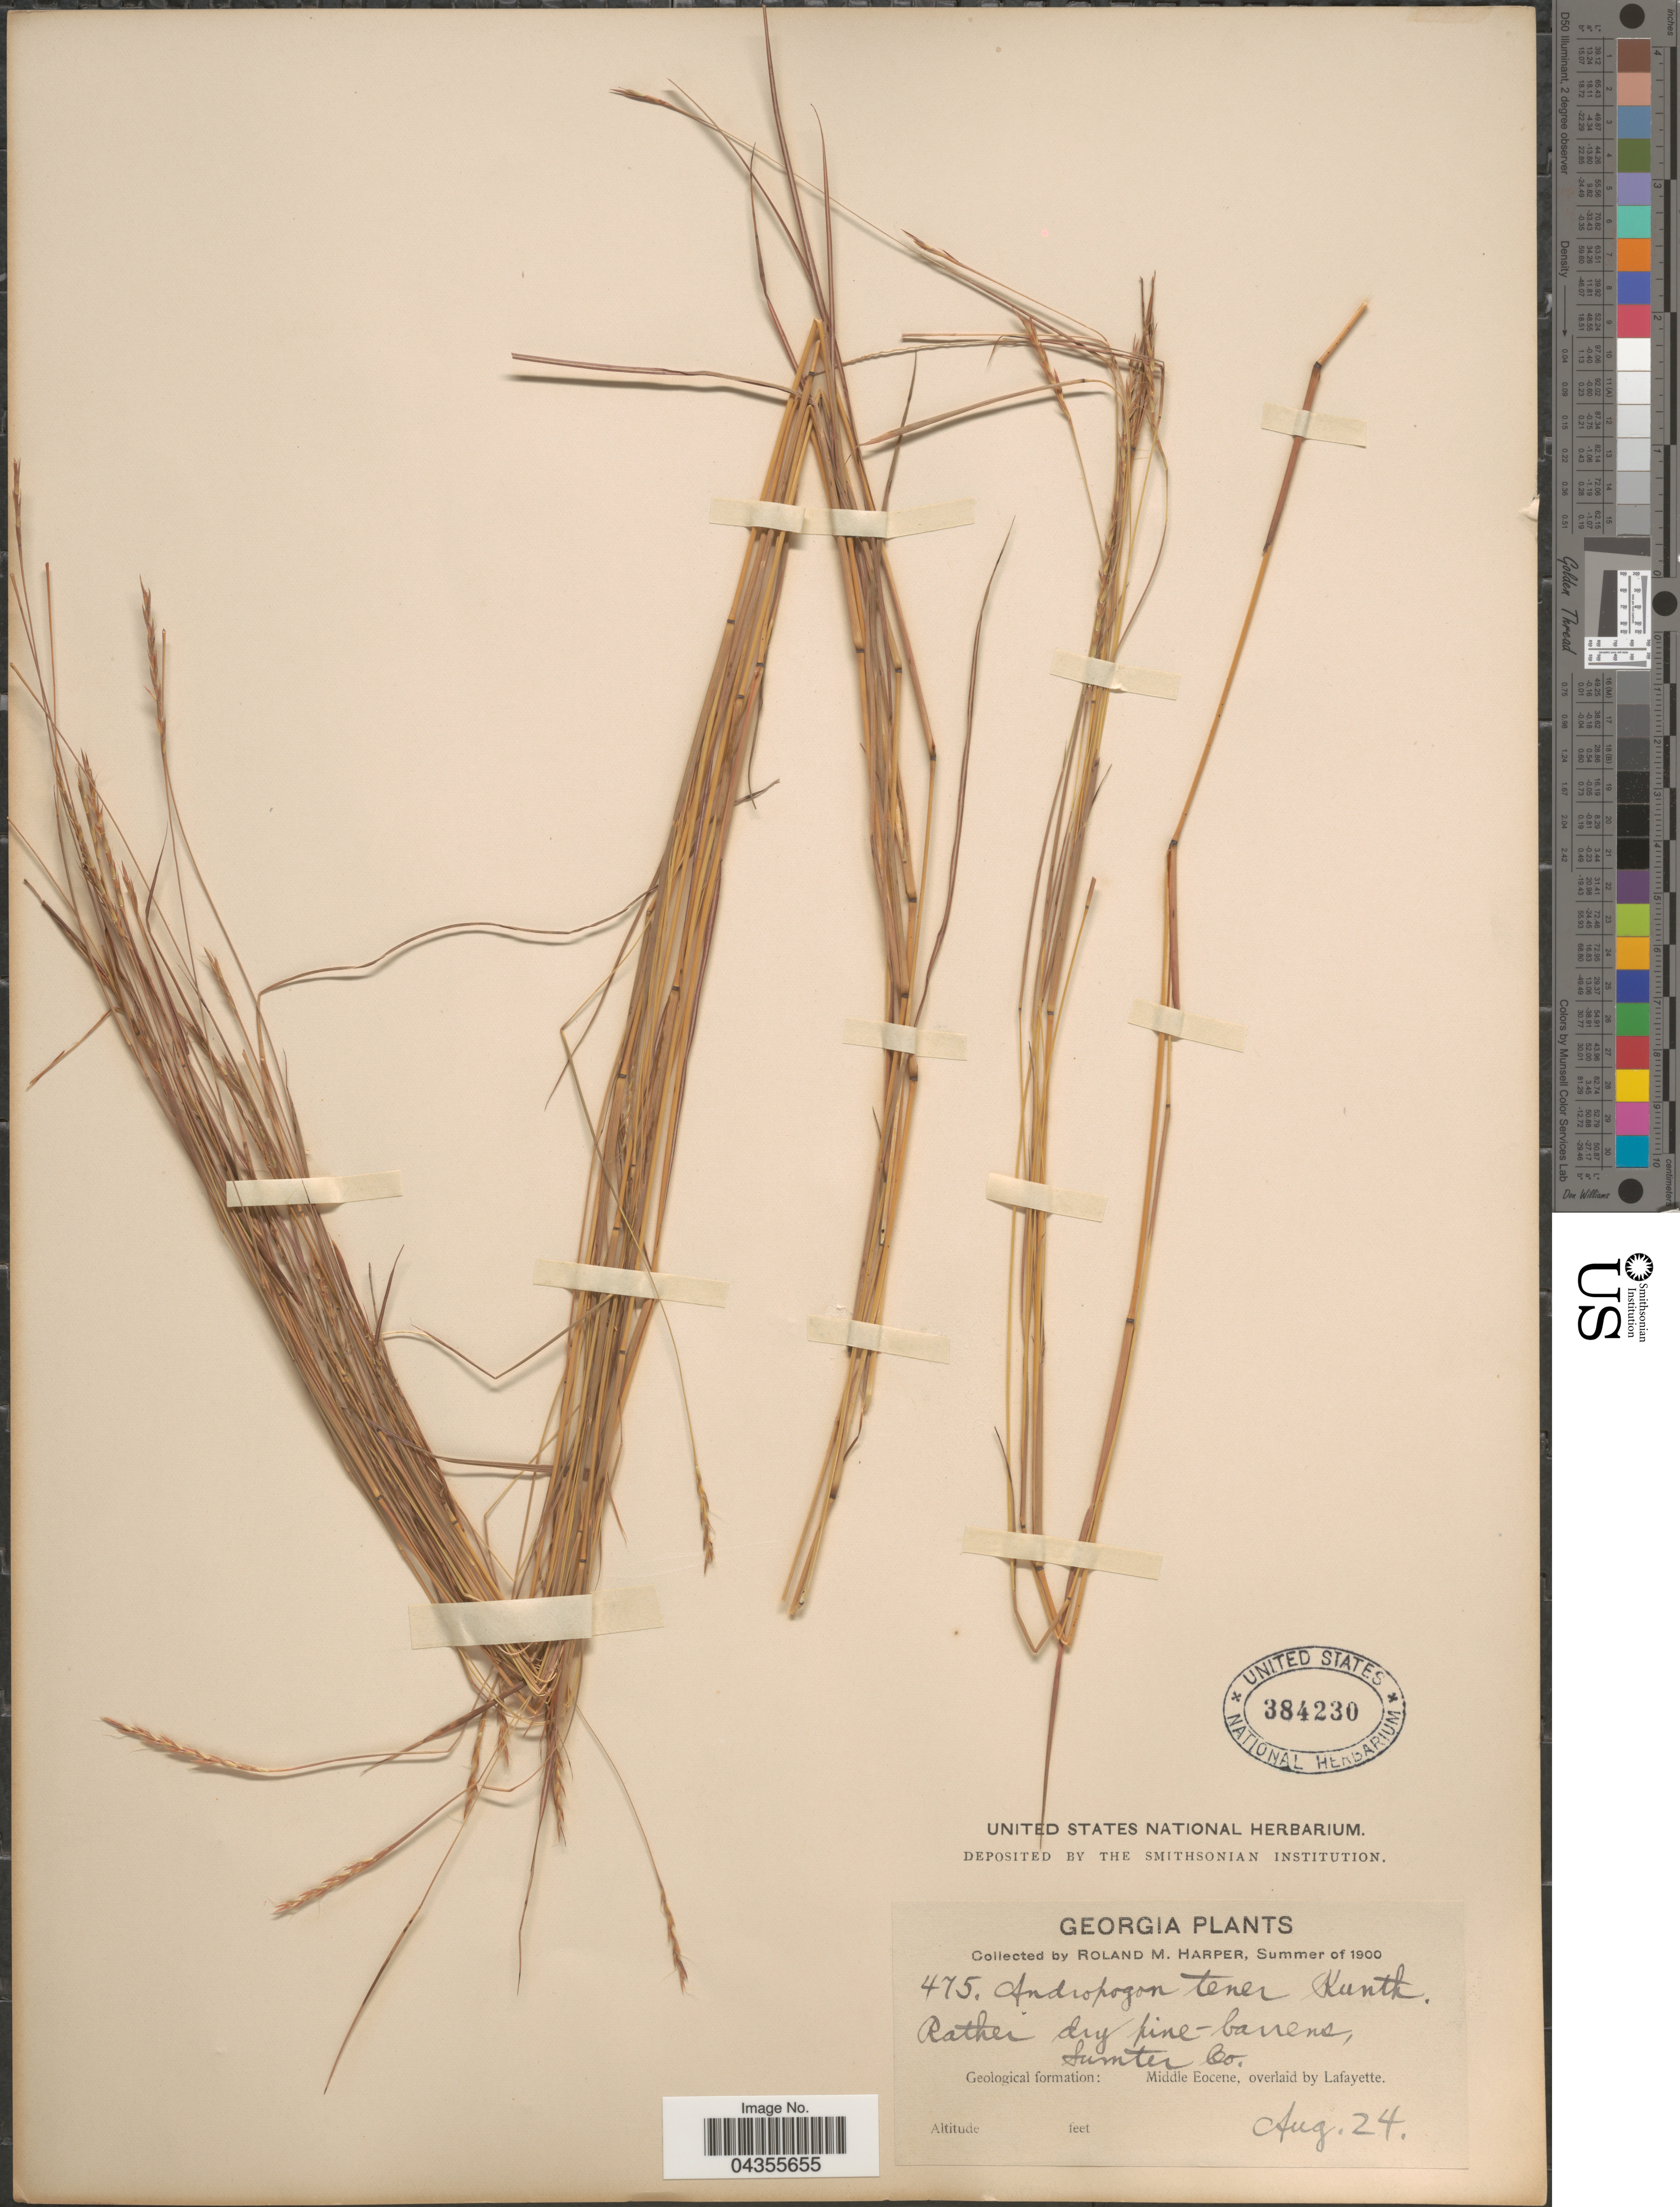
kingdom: Plantae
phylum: Tracheophyta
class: Liliopsida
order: Poales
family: Poaceae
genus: Schizachyrium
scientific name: Schizachyrium tenerum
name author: Nees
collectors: R. M. Harper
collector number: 475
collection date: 1900-08-24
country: United States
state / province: Georgia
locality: Rather dry pine-barrens, Sumter Co. Geological formation: Middle Eocene, overlaid by Lafayette.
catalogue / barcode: US 384230